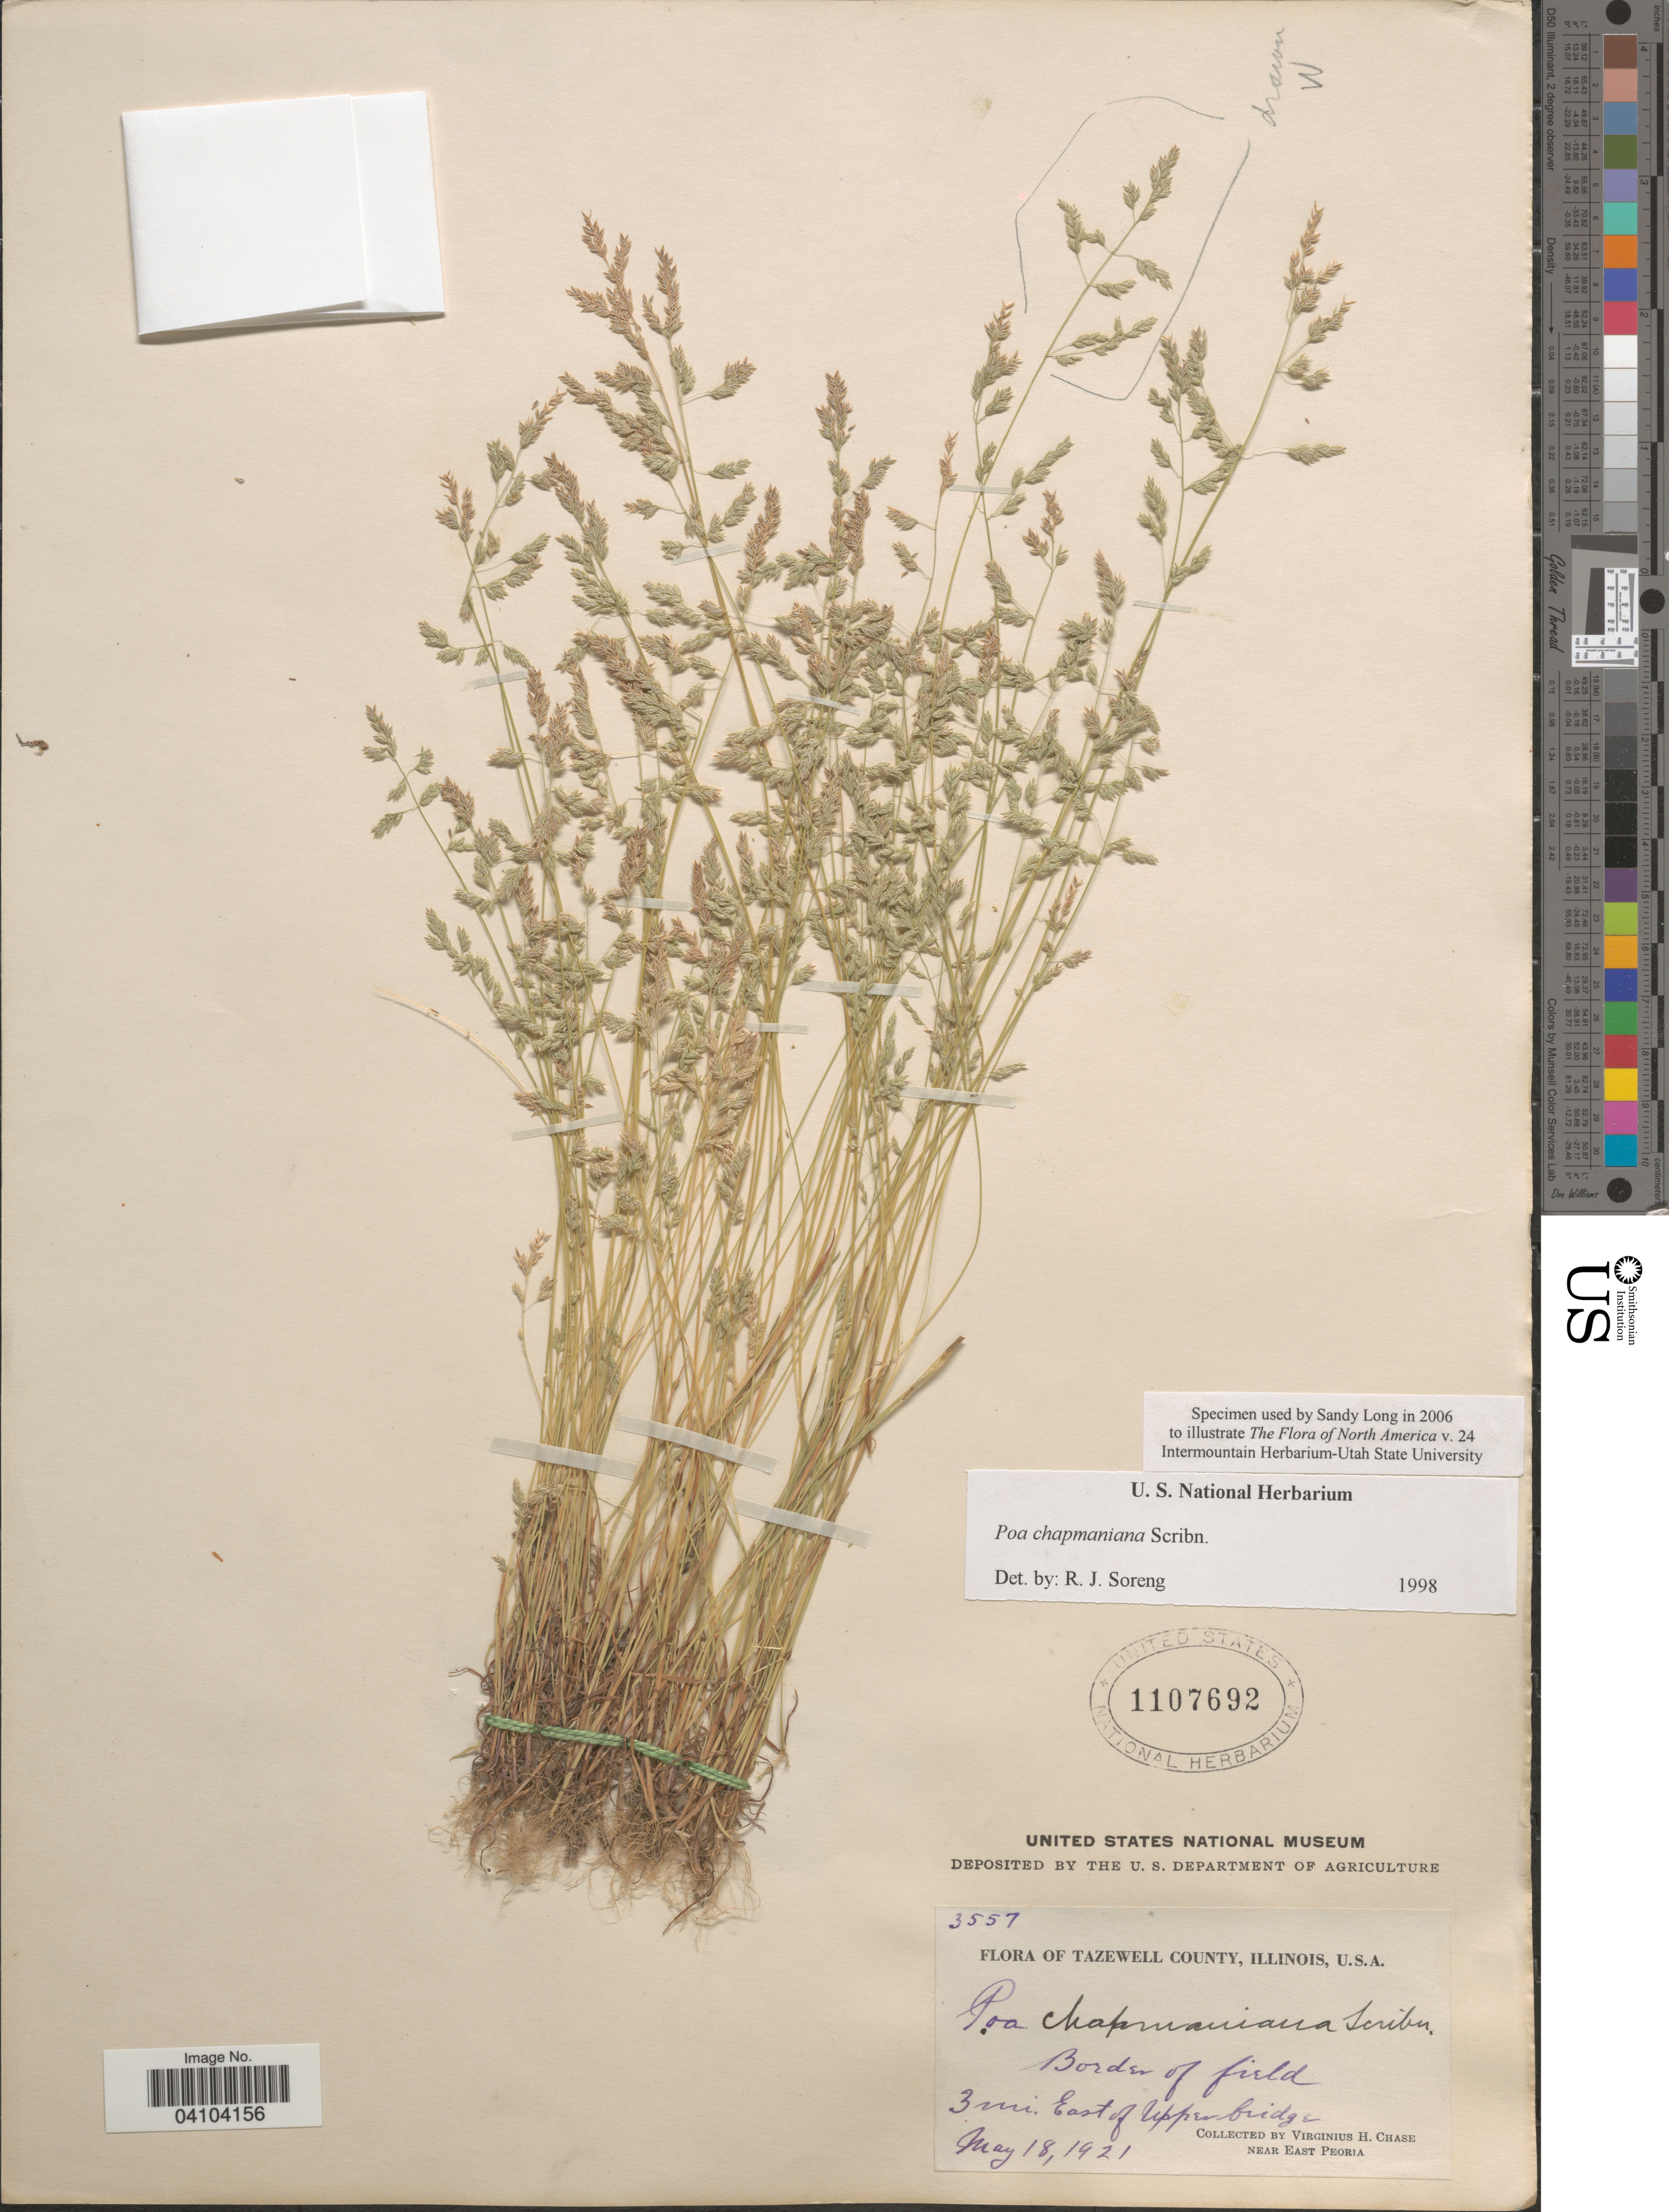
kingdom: Plantae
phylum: Tracheophyta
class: Liliopsida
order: Poales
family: Poaceae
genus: Poa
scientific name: Poa chapmaniana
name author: Scribn.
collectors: V. H. Chase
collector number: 3557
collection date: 1921-05-18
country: United States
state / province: Illinois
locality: Tazewell County. 3 mi. East of Upper bridge. Near East Peoria.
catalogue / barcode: US 1107692